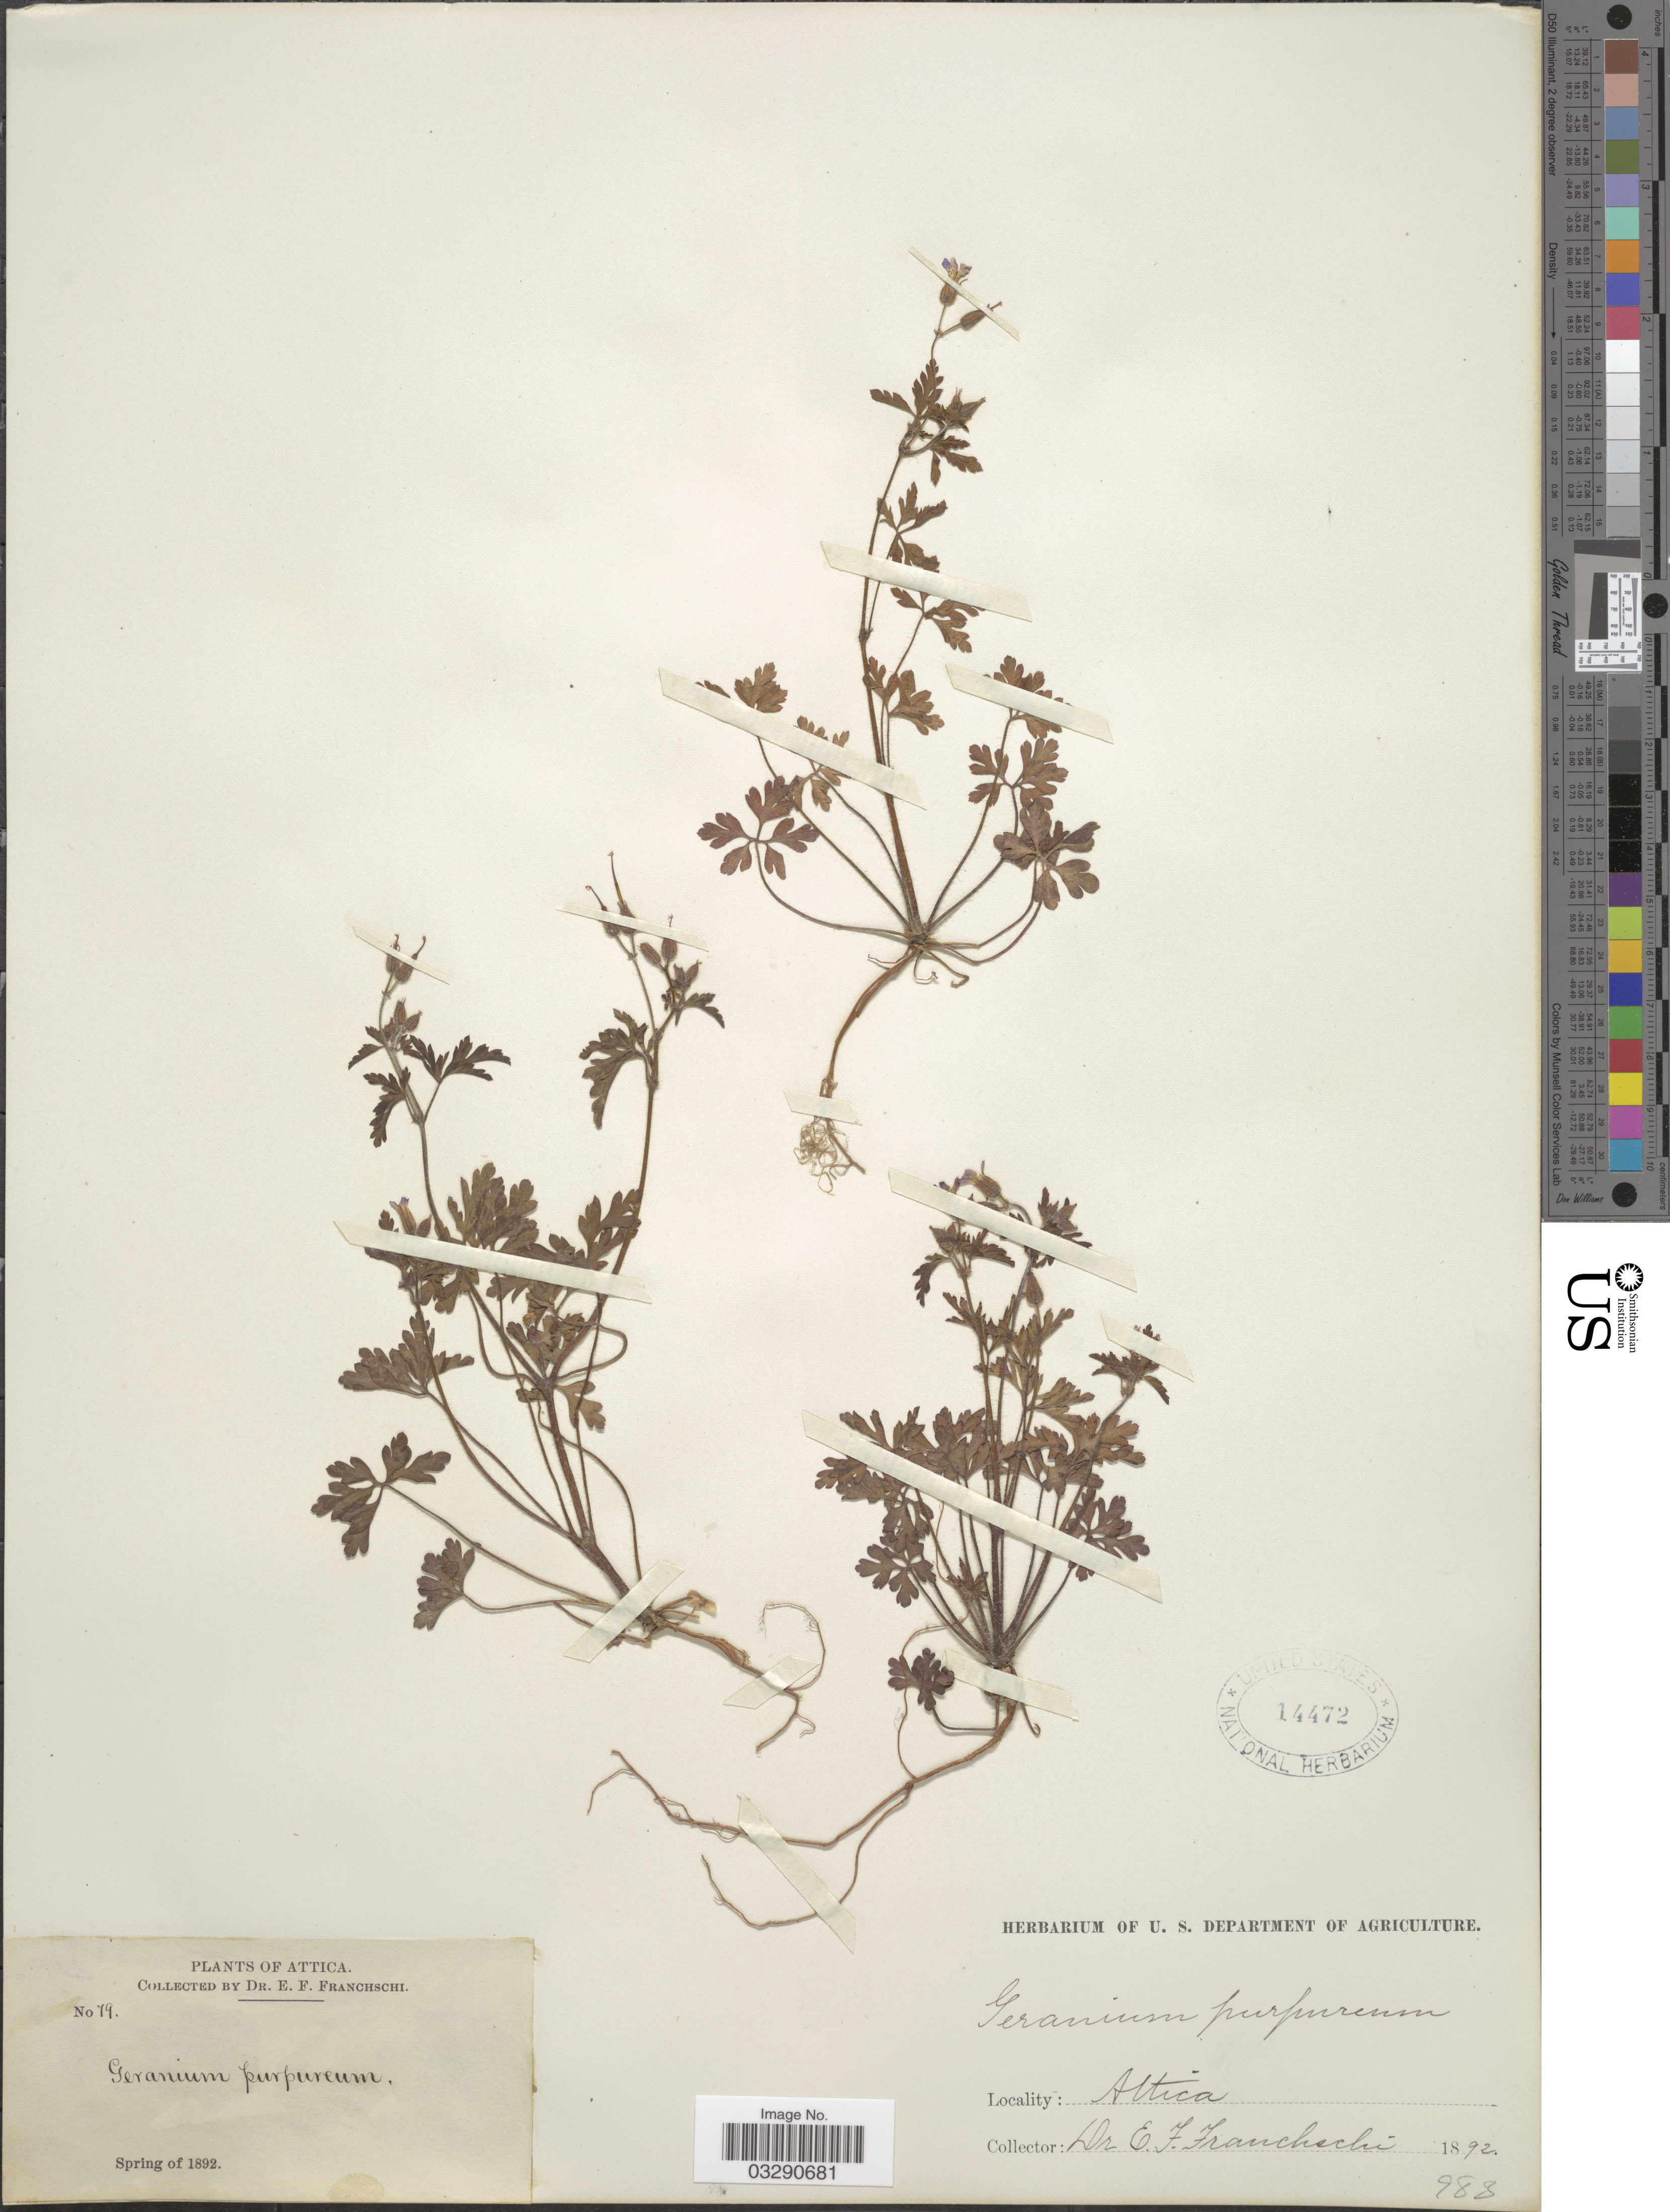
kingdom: Plantae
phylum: Tracheophyta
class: Magnoliopsida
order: Geraniales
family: Geraniaceae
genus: Geranium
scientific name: Geranium purpureum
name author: Vill.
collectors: E. Franchschi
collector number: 79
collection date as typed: Spring of 1892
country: Greece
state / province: Attica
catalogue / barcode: US 14472